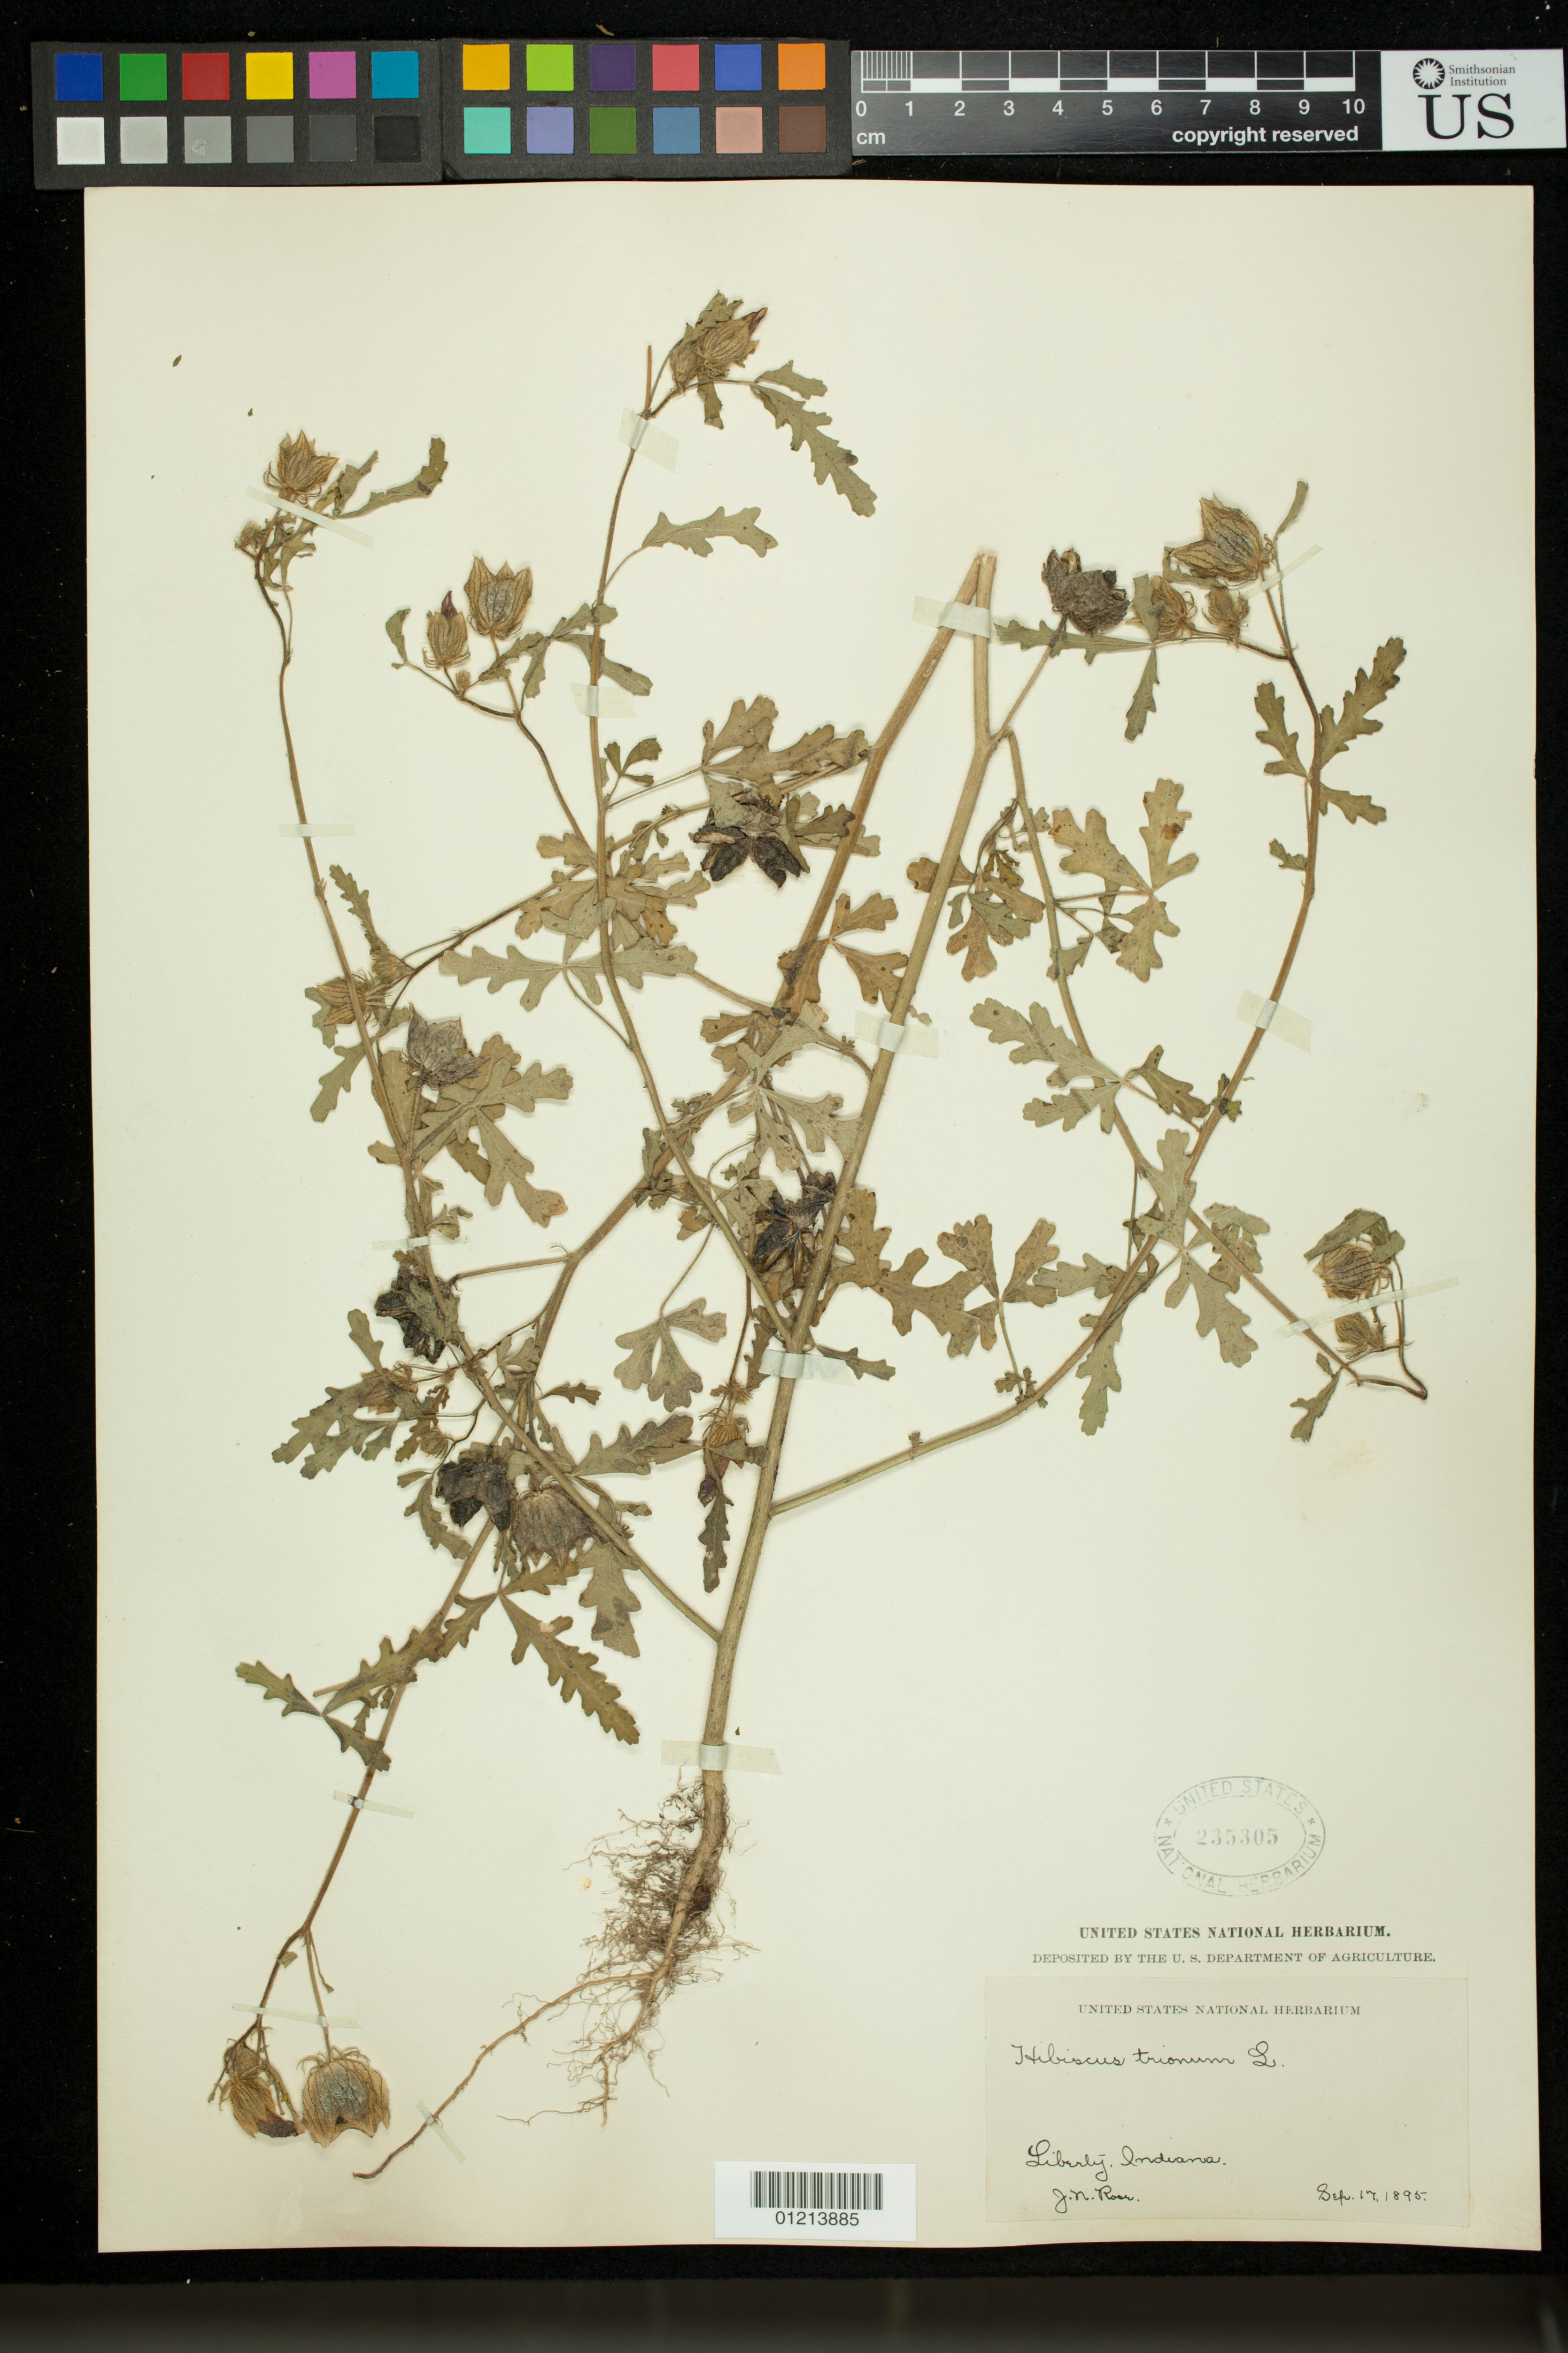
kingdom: Plantae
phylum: Tracheophyta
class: Magnoliopsida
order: Malvales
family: Malvaceae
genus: Hibiscus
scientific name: Hibiscus trionum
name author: L.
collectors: J. N. Rose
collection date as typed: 17 Sep 1895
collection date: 1895-09-17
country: United States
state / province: Indiana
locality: Liberty, Indiana.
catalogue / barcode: US 235305